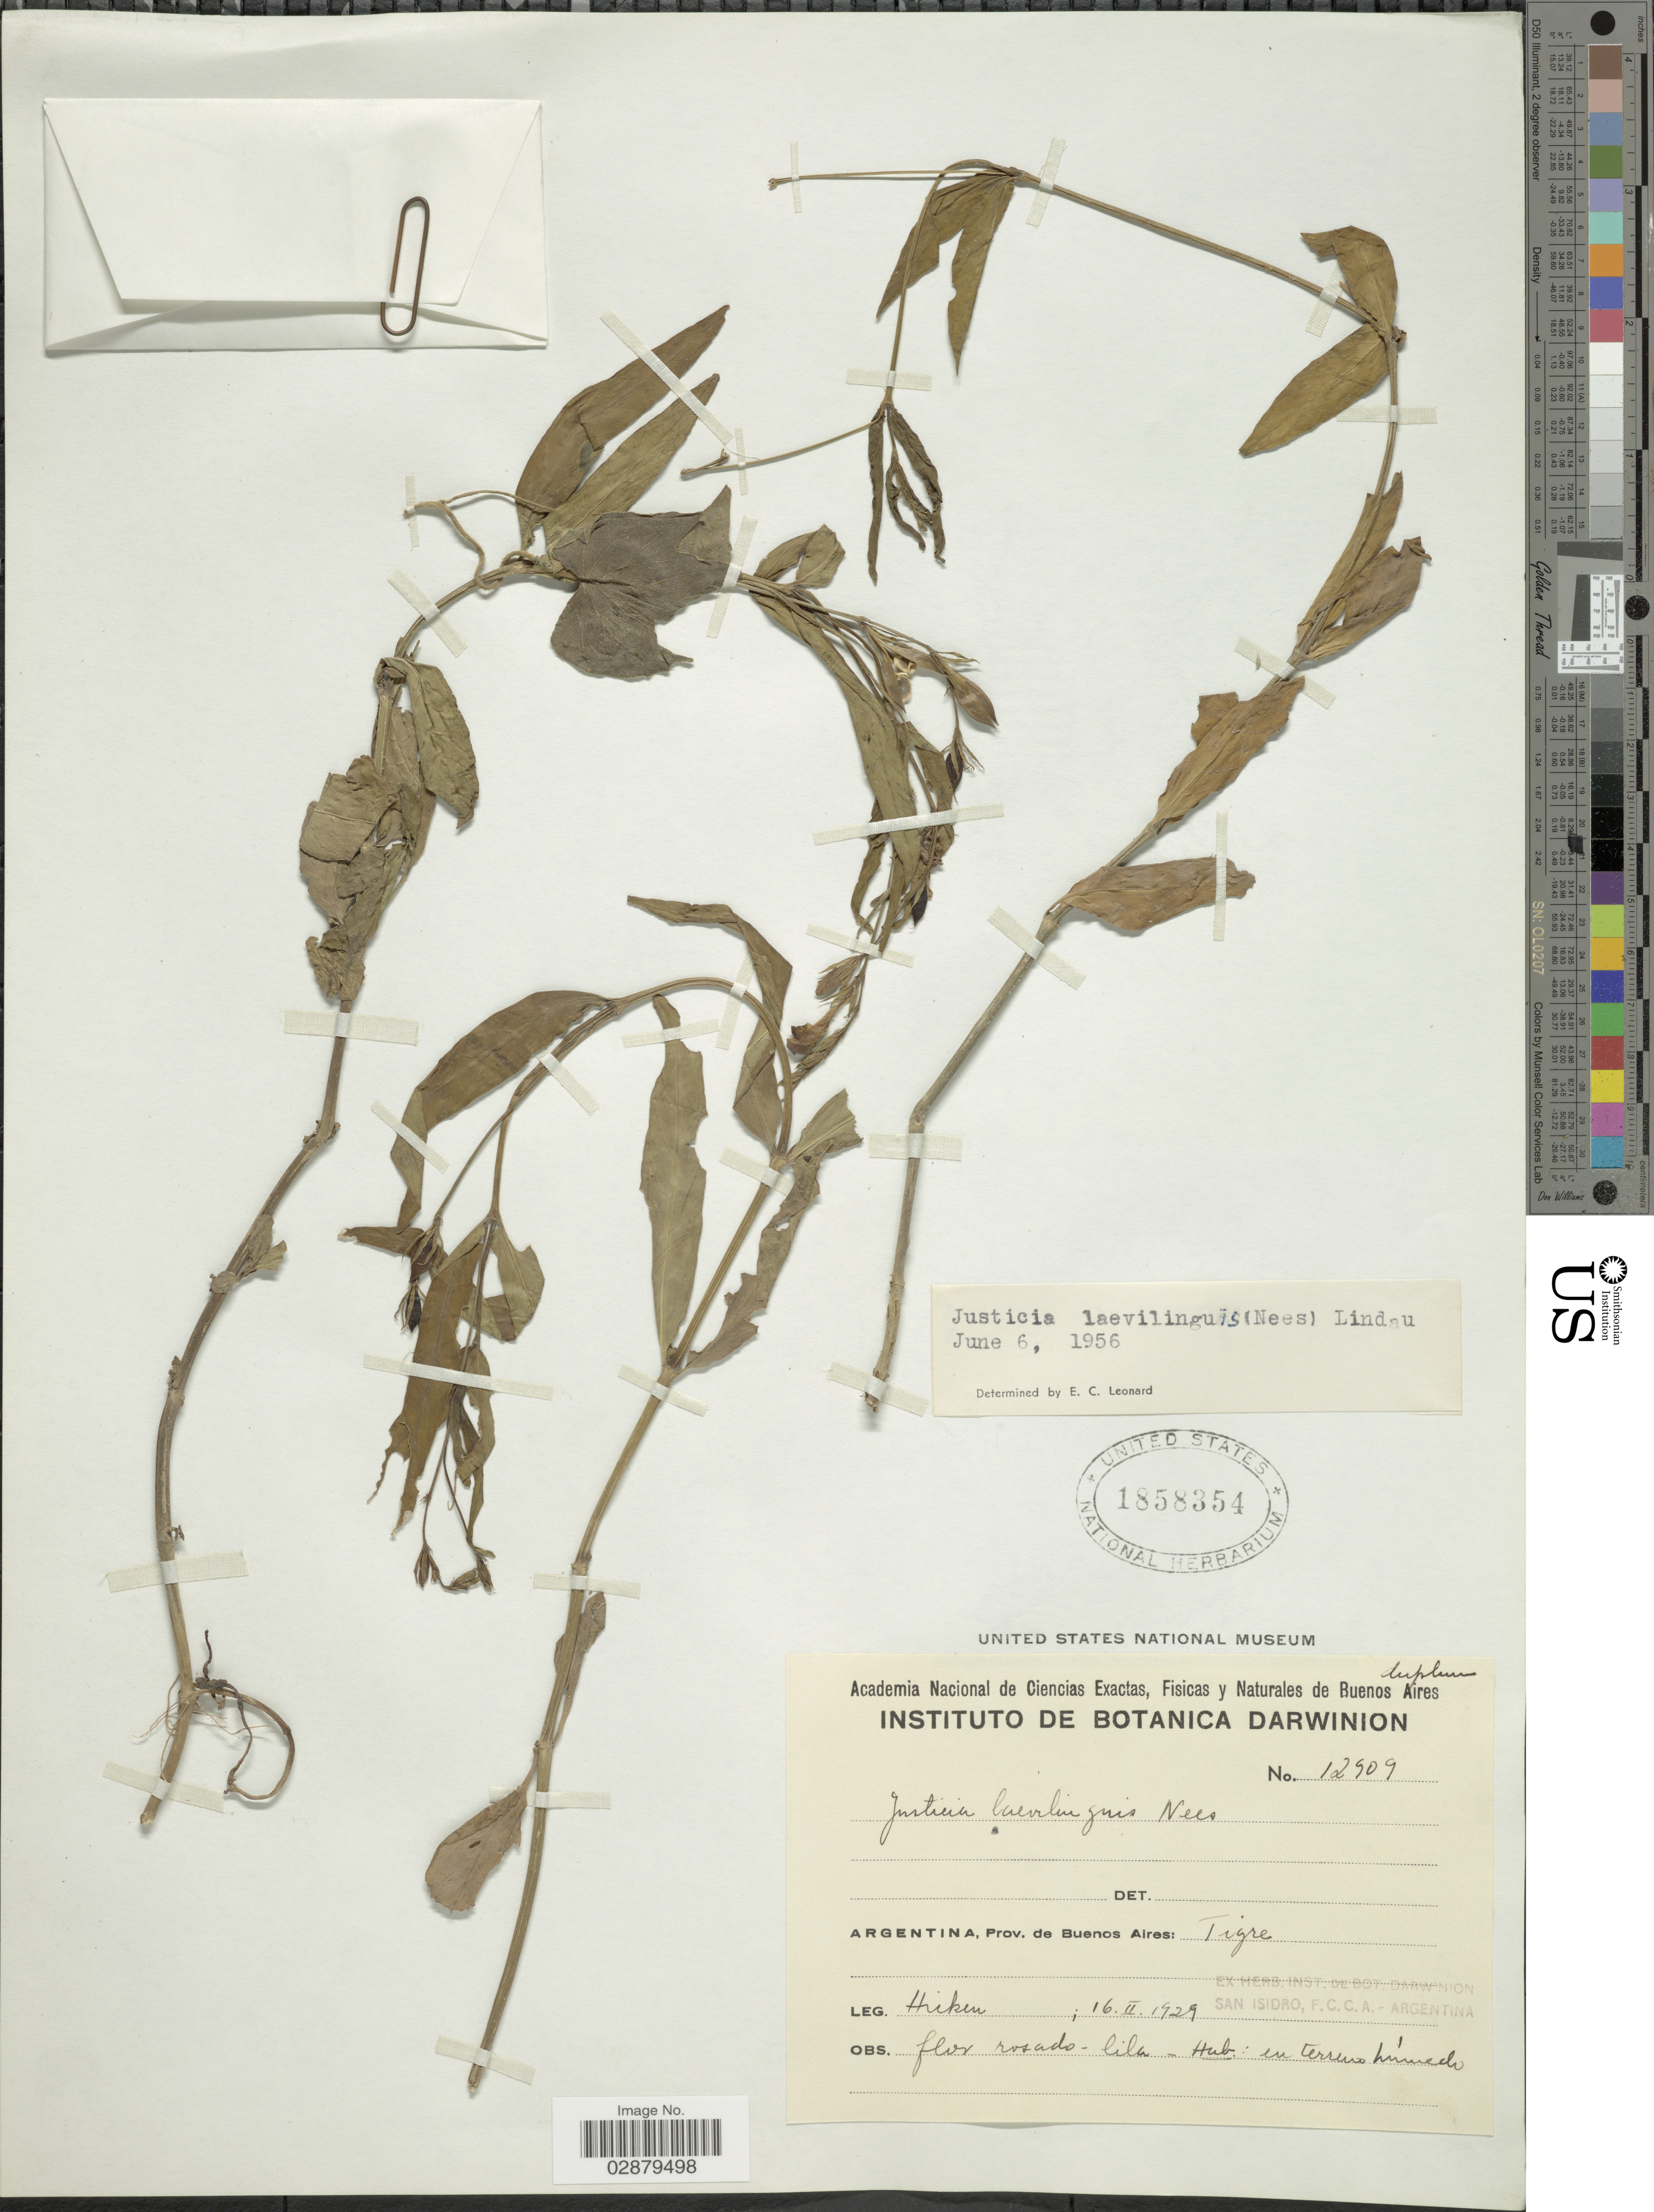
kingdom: Plantae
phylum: Tracheophyta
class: Magnoliopsida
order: Lamiales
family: Acanthaceae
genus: Justicia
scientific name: Justicia laevilinguis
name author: (Nees) Lindau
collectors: Hiken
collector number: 12909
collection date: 1929-02-16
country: Argentina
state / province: Buenos Aires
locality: Tigre.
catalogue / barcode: US 1858354